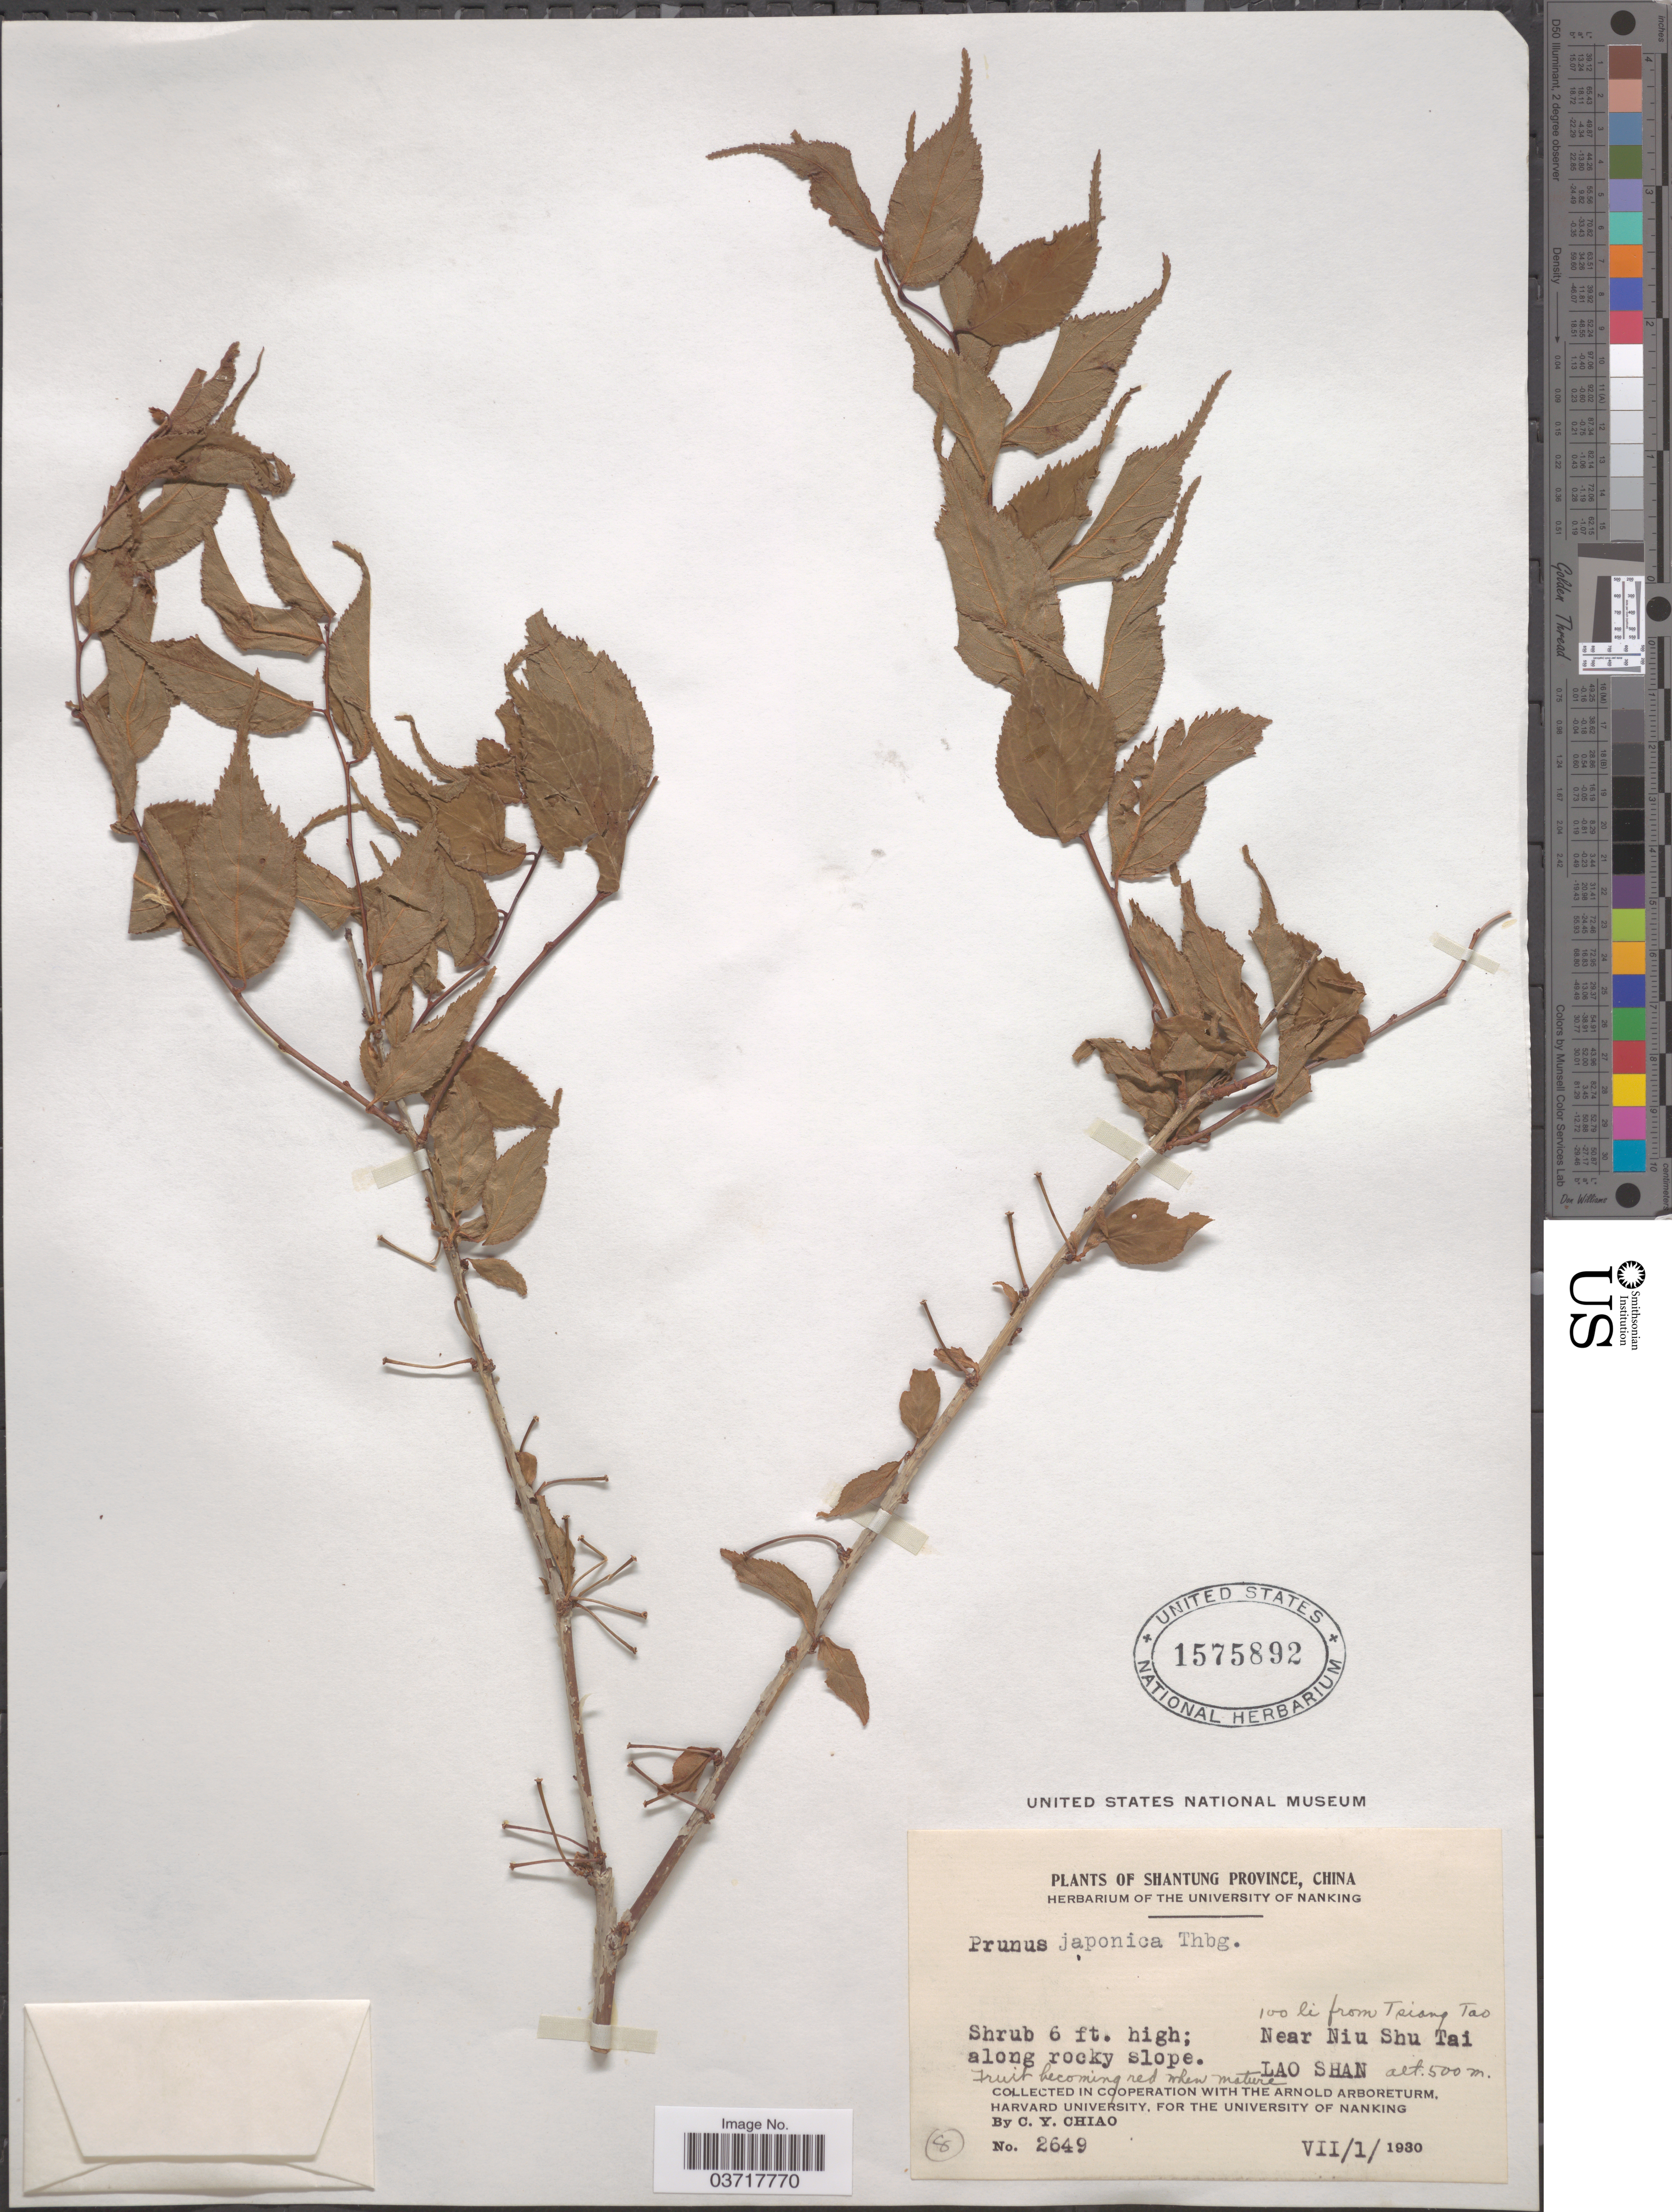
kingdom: Plantae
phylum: Tracheophyta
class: Magnoliopsida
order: Rosales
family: Rosaceae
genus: Prunus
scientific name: Prunus japonica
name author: Thunb.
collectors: C. Y. Chiao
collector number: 2649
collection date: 1930-07-01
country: China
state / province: Shandong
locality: Shandong Province. 100 li from Tsiang Tao. Near Niu Shu Tao. Lao Shan.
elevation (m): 500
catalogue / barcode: US 1575892